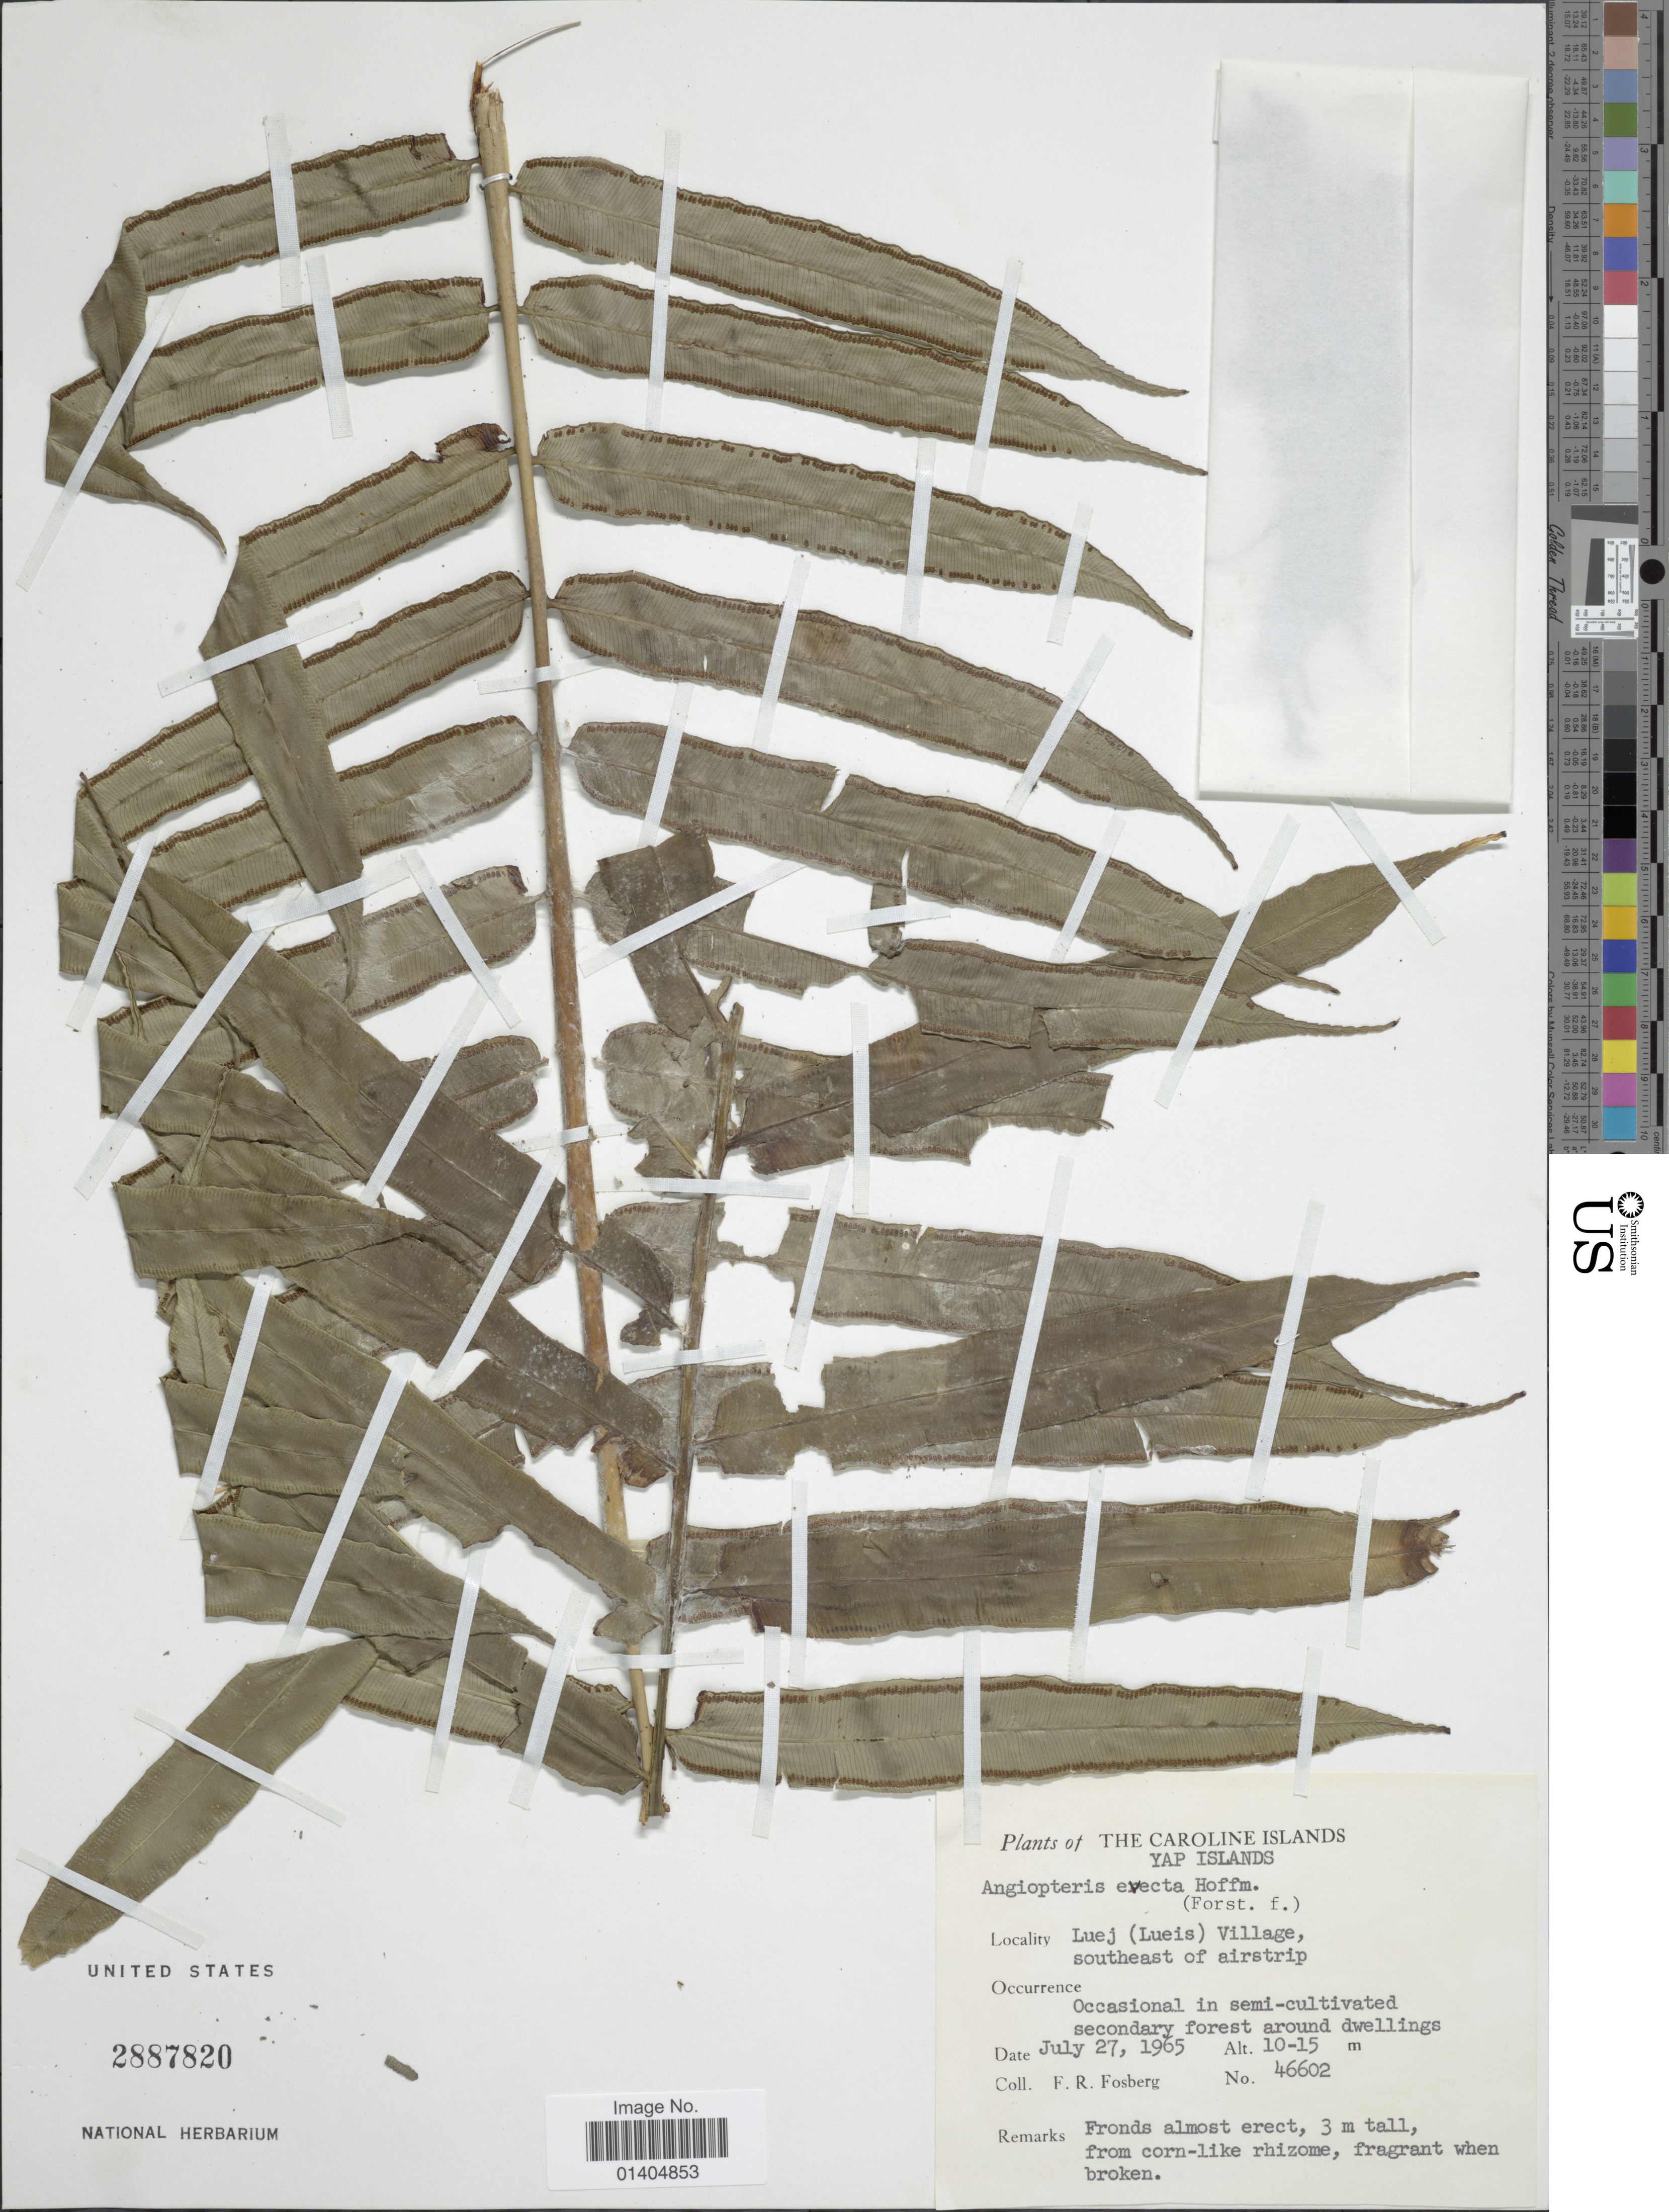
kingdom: Plantae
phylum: Tracheophyta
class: Polypodiopsida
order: Marattiales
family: Marattiaceae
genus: Angiopteris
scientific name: Angiopteris evecta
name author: (G. Forst.) Hoffm.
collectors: F. R. Fosberg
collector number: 46602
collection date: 1965-07-27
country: Micronesia, Federated States of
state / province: Yap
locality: The Caroline Islands, Yap Islands, Luej (Lueis), Village, southeast of airstrip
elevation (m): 10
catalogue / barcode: US 2887820